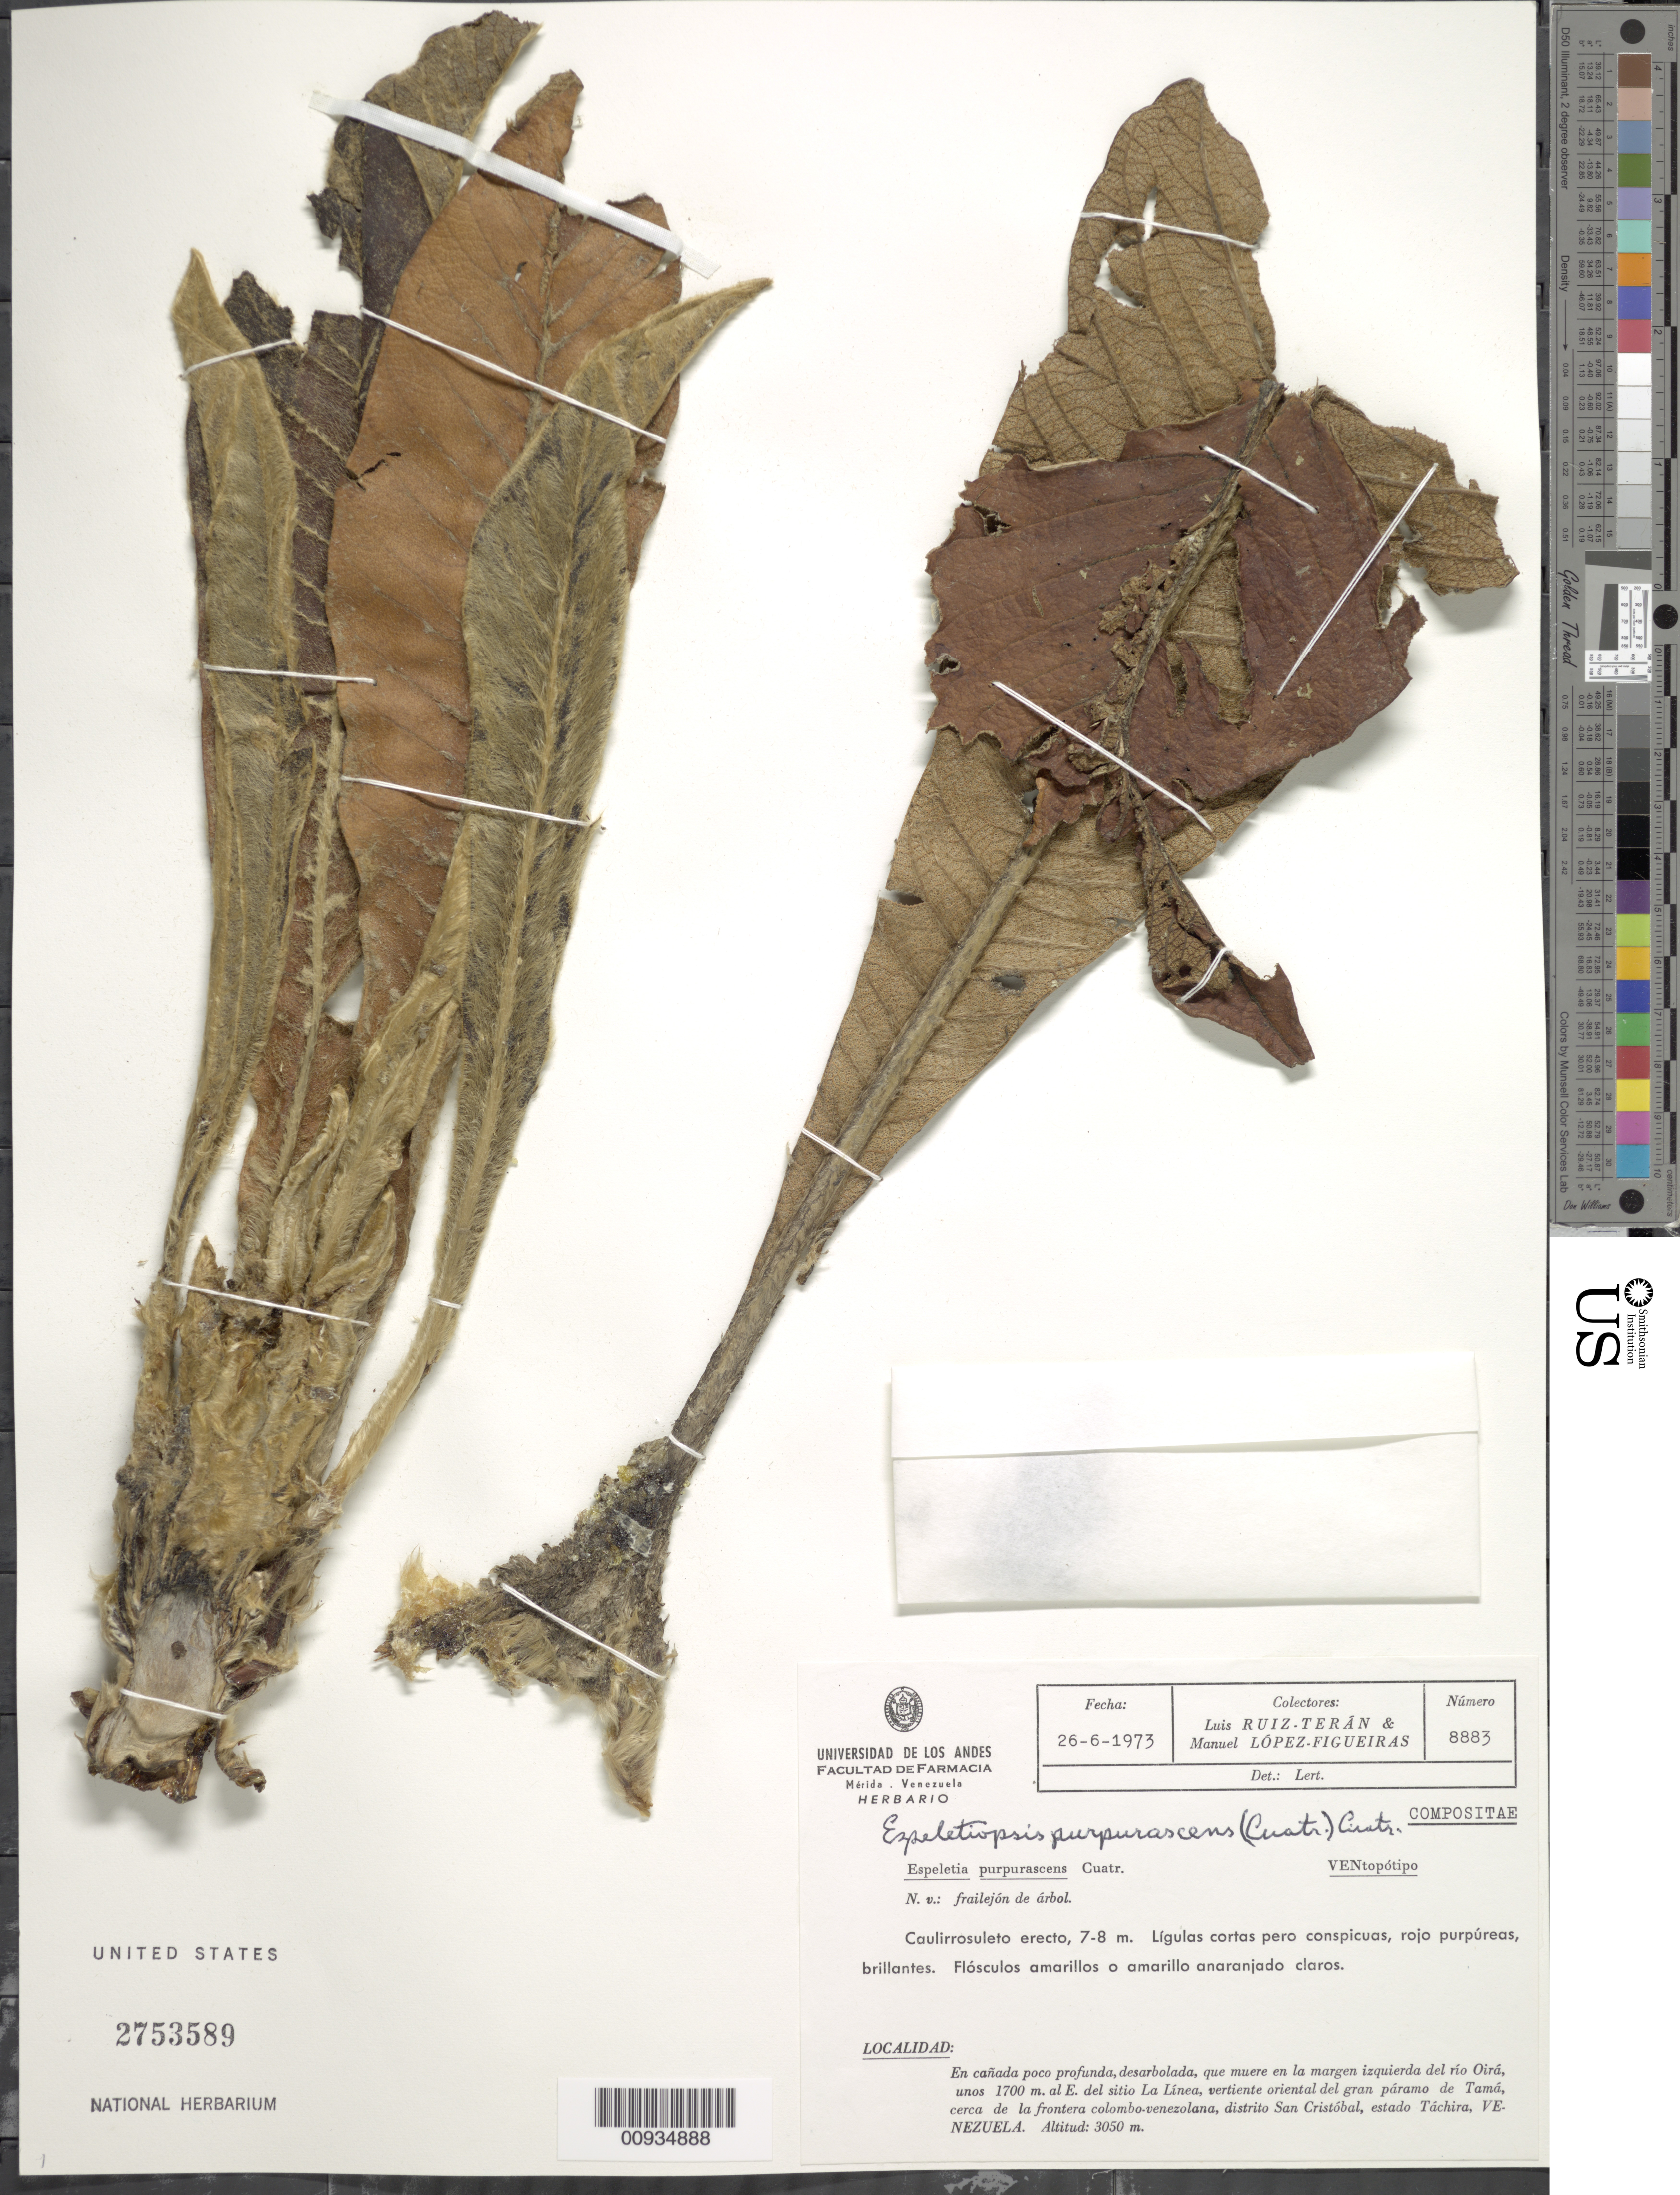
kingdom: Plantae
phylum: Tracheophyta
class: Magnoliopsida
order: Asterales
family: Asteraceae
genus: Espeletiopsis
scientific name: Espeletiopsis purpurascens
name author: (Cuatrec.) Cuatrec.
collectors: L. Teran & M. López Figueiras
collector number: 8883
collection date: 1973-06-26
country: Venezuela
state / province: Tachira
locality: En canada poco profunda, desarbolada, que muere en la margen izquierda del rio Oira, unos 1700 m al E del sitio La Linea, vertiente oriental del gran paramo de Tama, cerca de la frontera colombo-venezolana, Distrito San Cristobal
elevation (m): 3050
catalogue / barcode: US 2753589